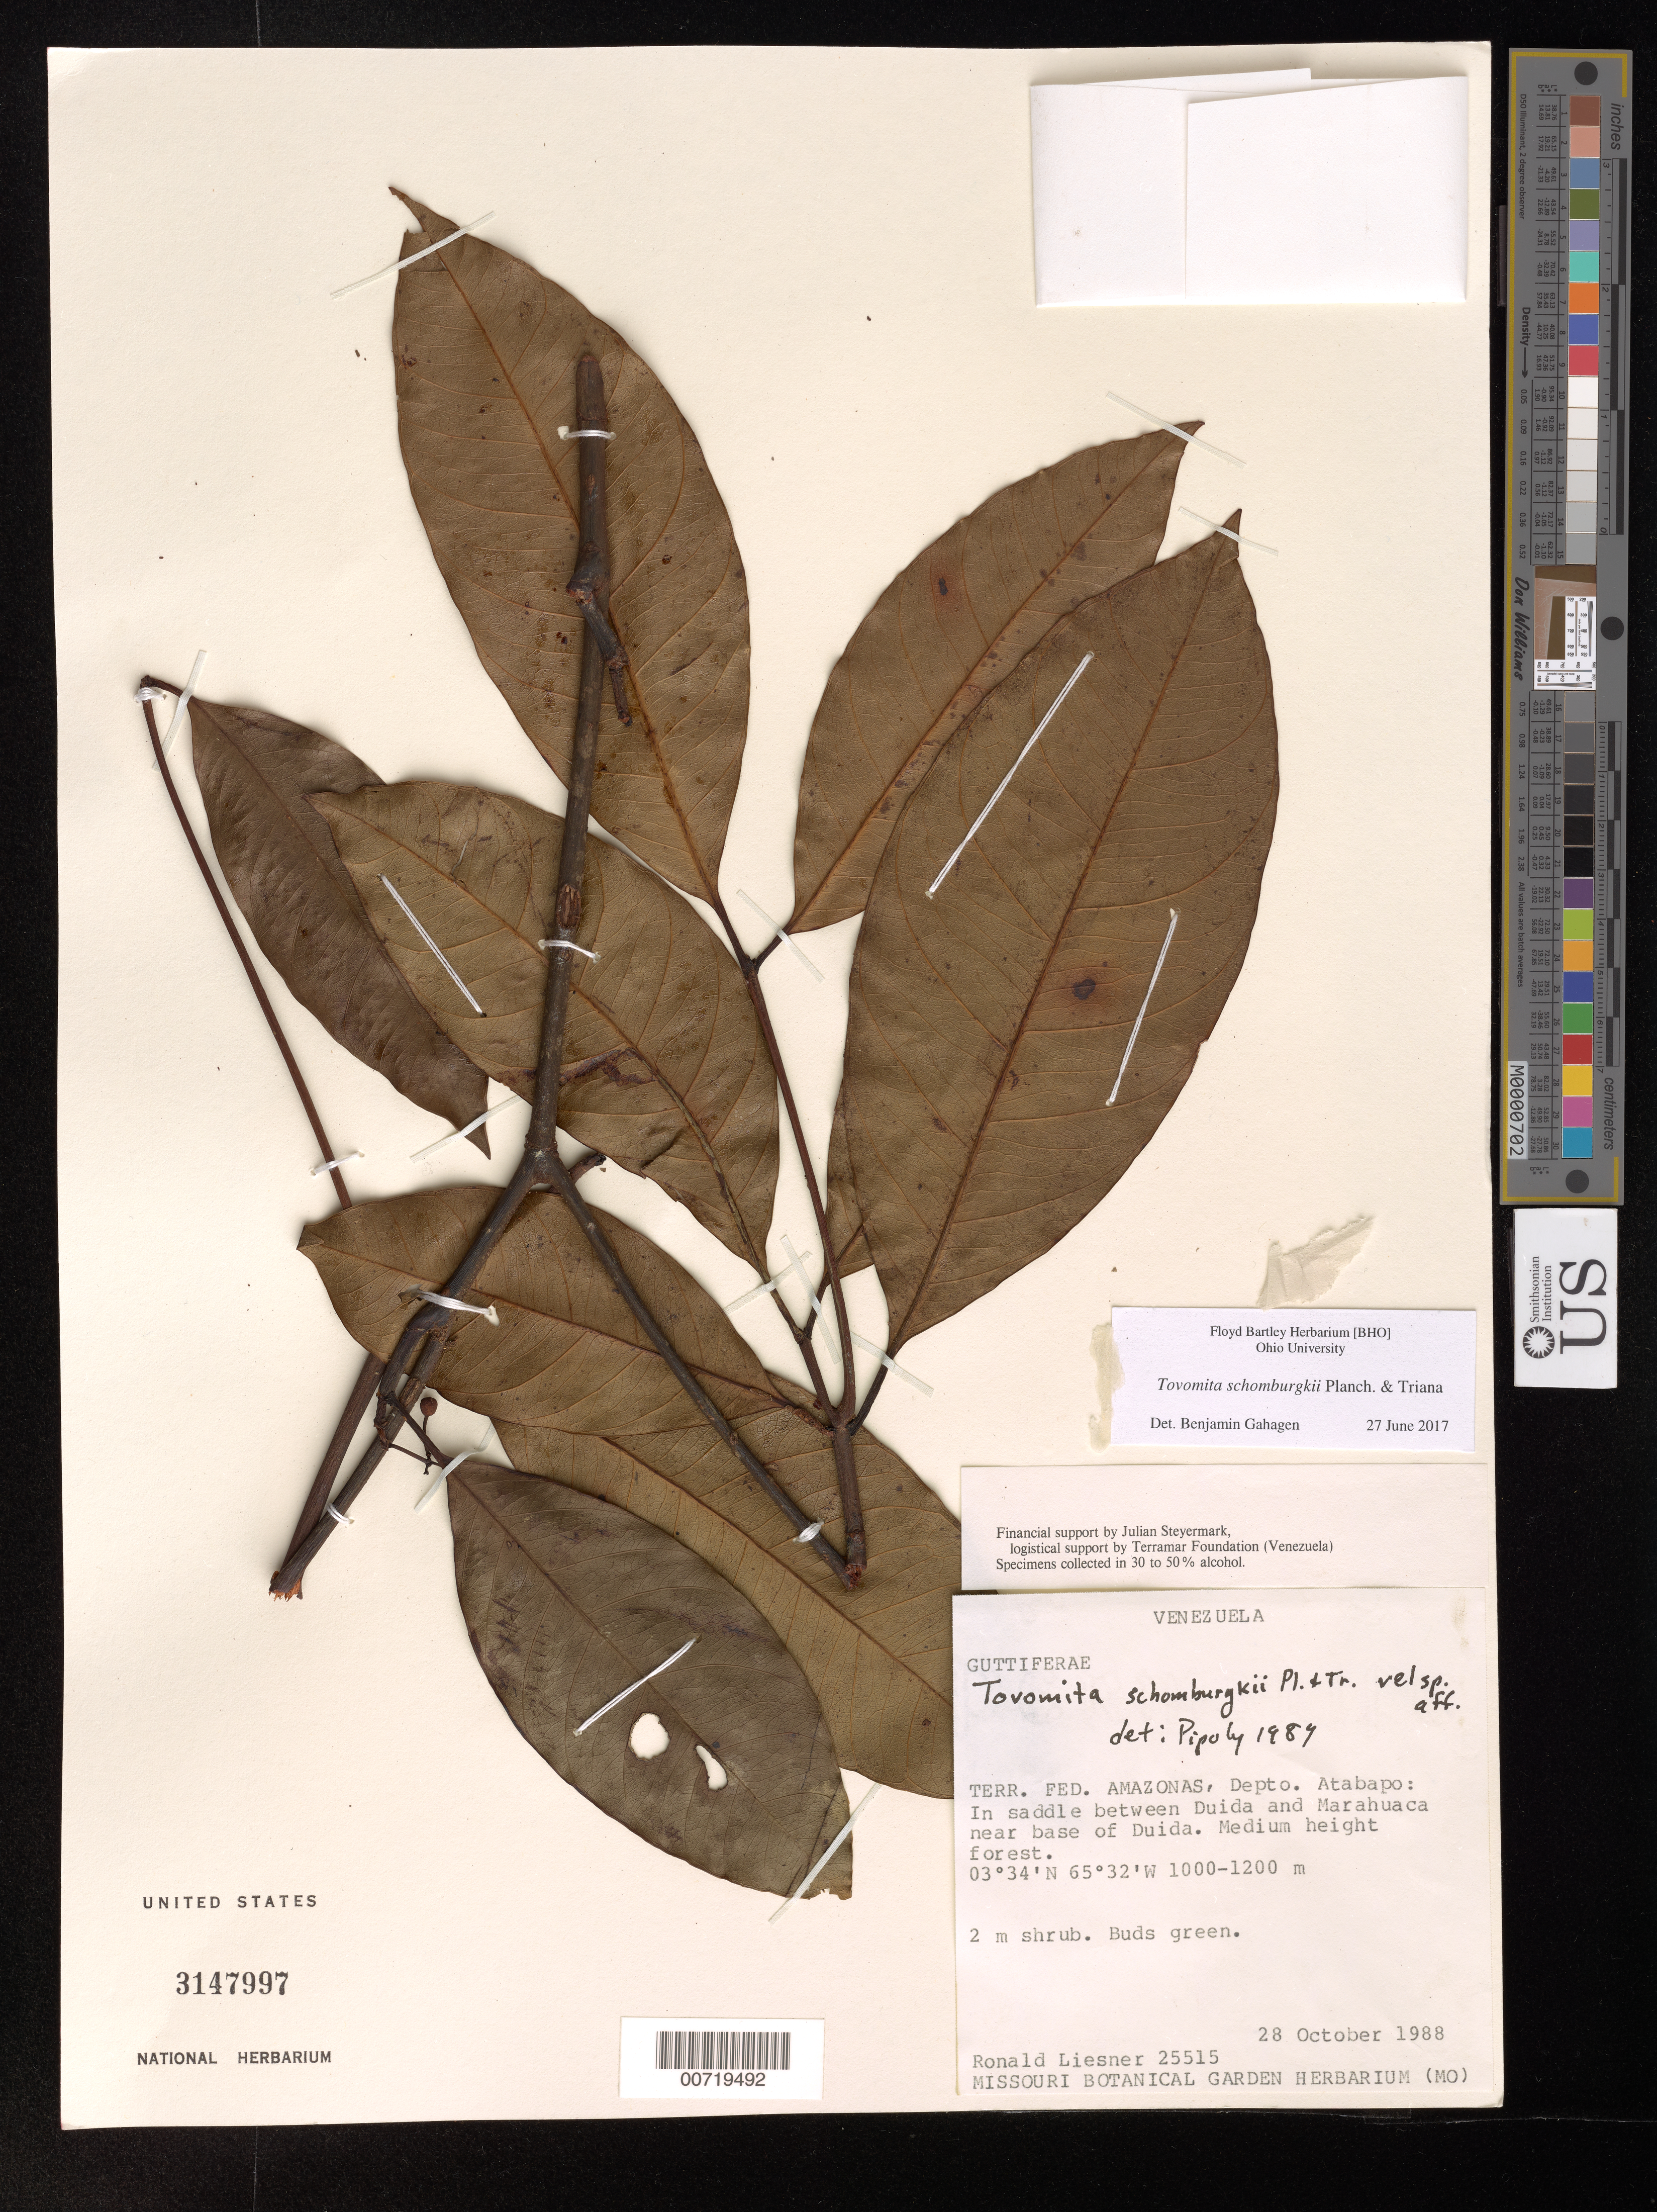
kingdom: Plantae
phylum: Tracheophyta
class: Magnoliopsida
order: Malpighiales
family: Clusiaceae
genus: Tovomita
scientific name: Tovomita schomburgkii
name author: Planch. & Triana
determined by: Pipoly, J. J., III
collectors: R. L. Liesner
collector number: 25515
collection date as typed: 28-Oct-88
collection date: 1988-10-28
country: Venezuela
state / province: Amazonas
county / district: Atabapo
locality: Duida, near base; saddle between Duida and Marahuaca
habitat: Forest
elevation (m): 1000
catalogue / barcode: US 3147997